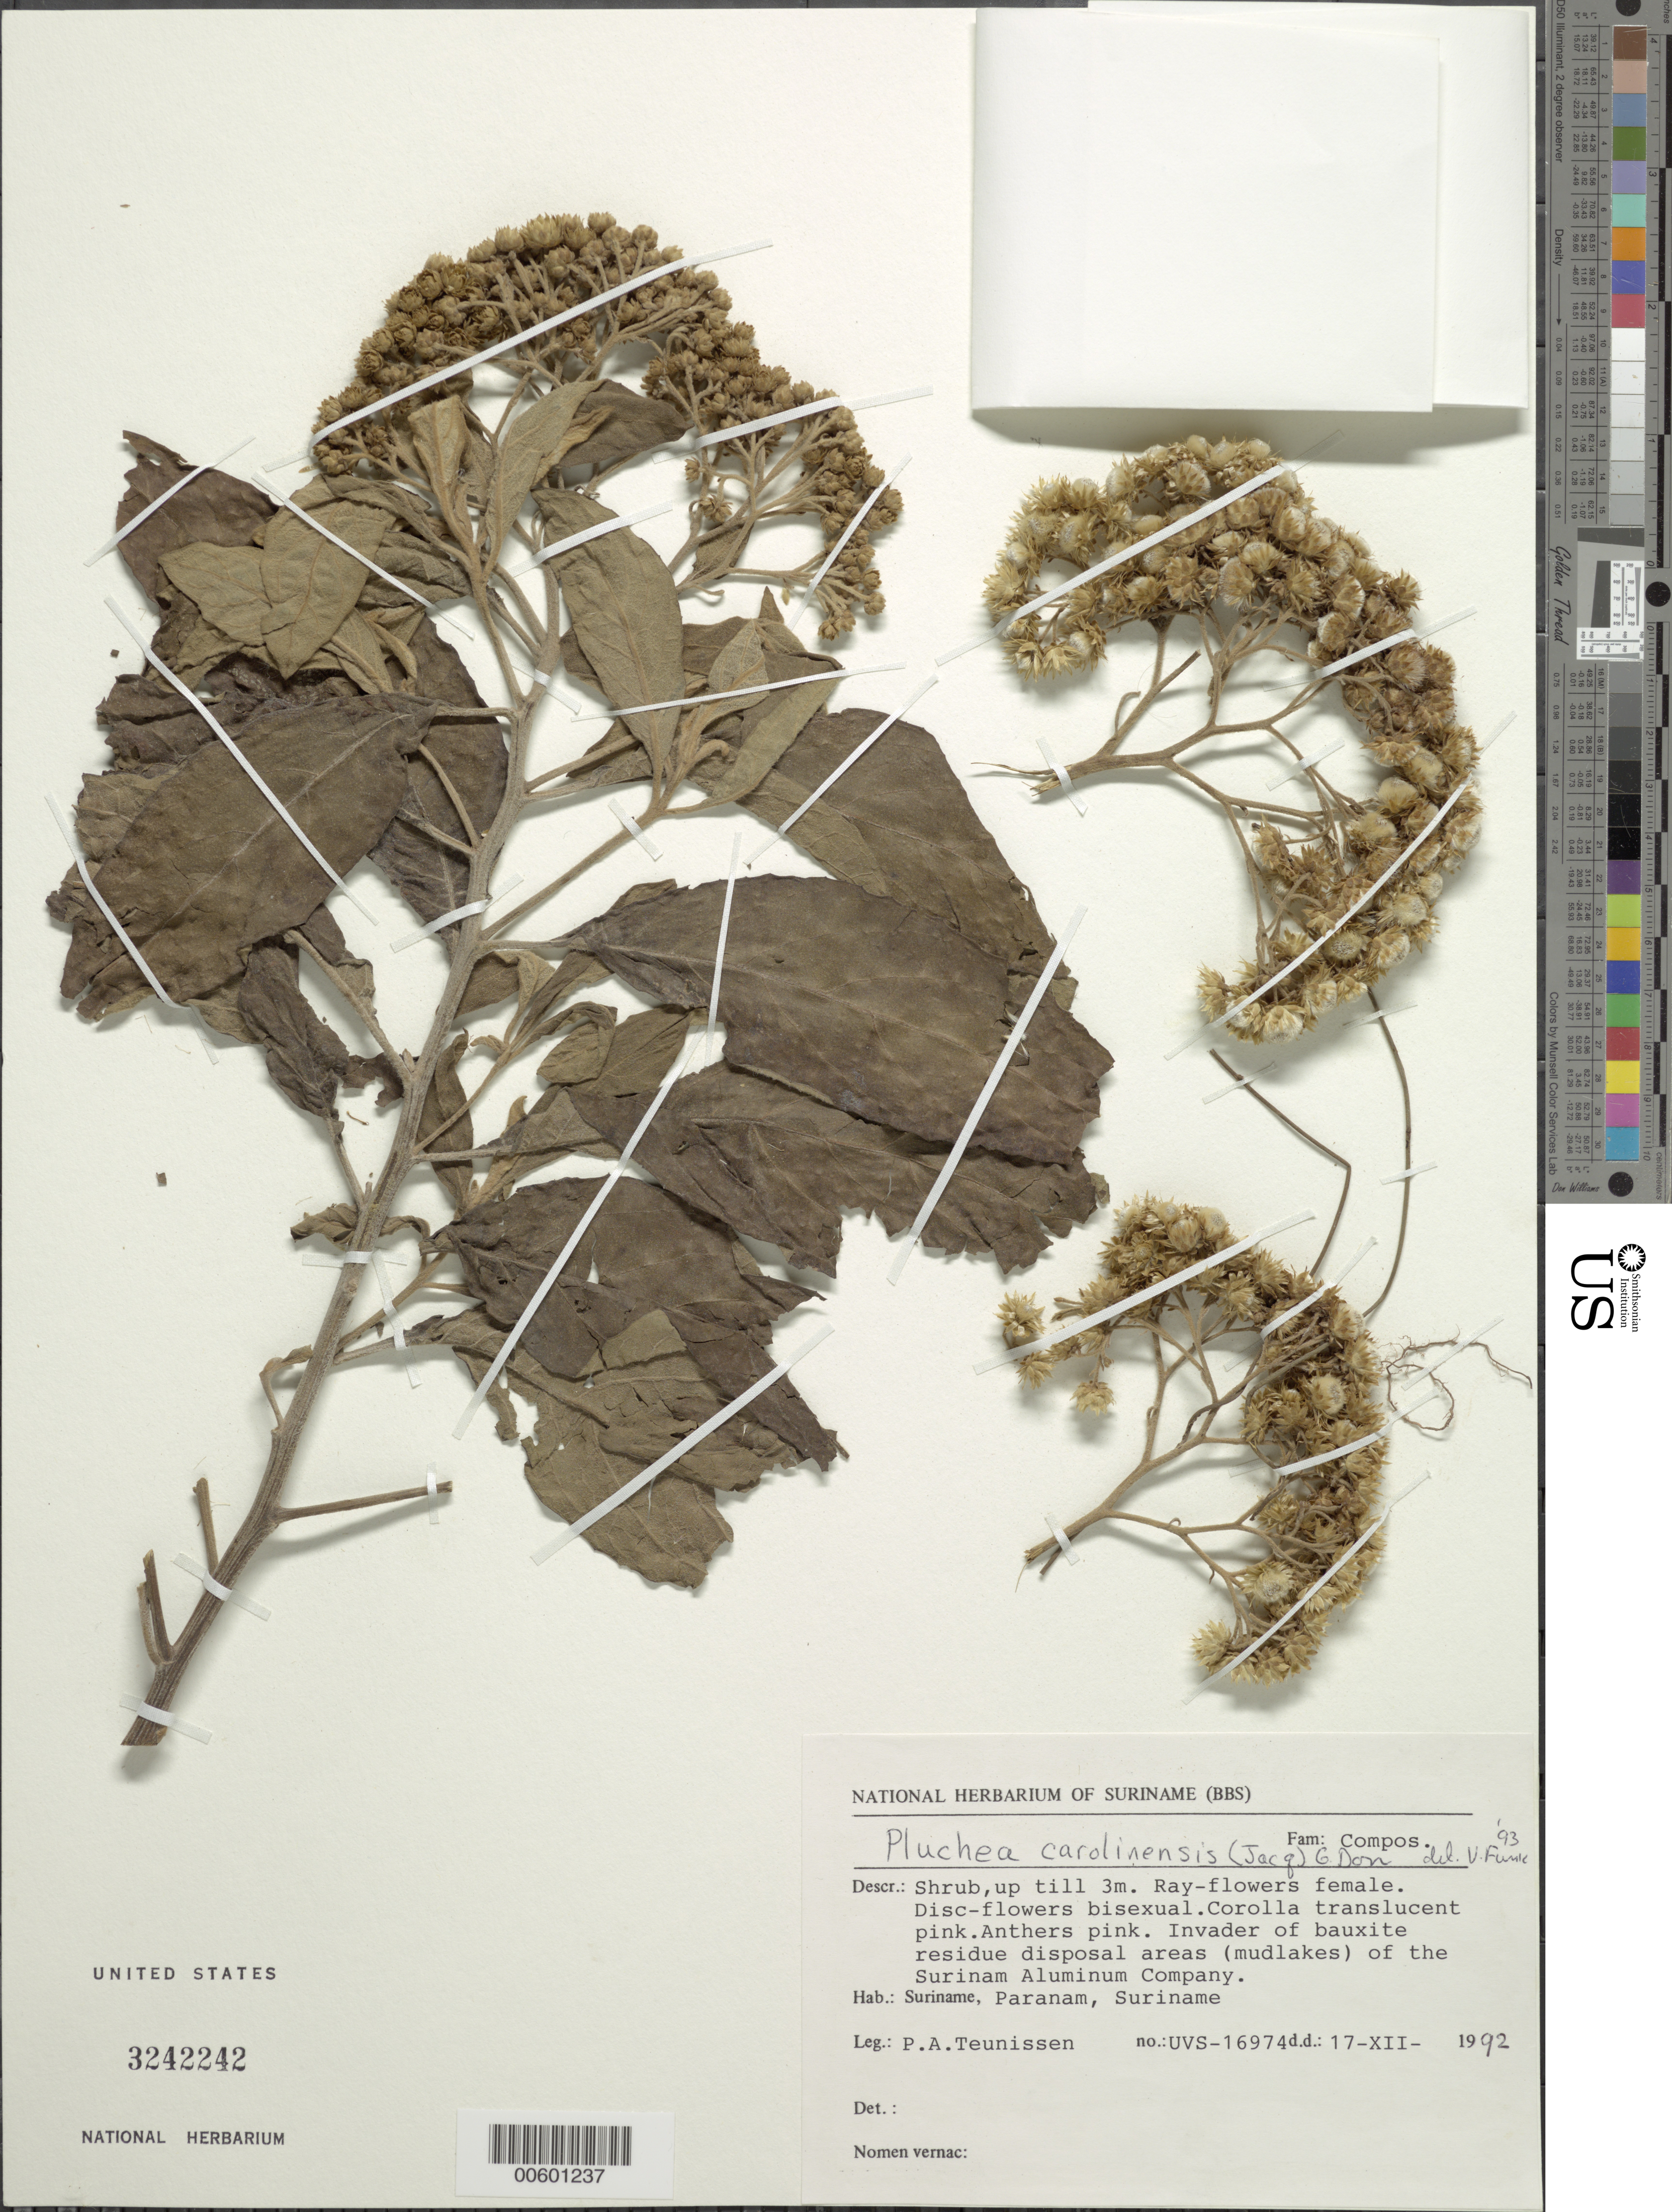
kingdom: Plantae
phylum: Tracheophyta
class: Magnoliopsida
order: Asterales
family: Asteraceae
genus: Pluchea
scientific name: Pluchea carolinensis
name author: (Jacq.) D. Don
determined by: Funk, Vicki A., (BOT), Smithsonian Institution - National Museum of Natural History (UNITED STATES)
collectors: P. Teunissen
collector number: UVS 16974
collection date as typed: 17-Dec-92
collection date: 1992-12-17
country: Suriname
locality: Paranam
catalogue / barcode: US 3242242